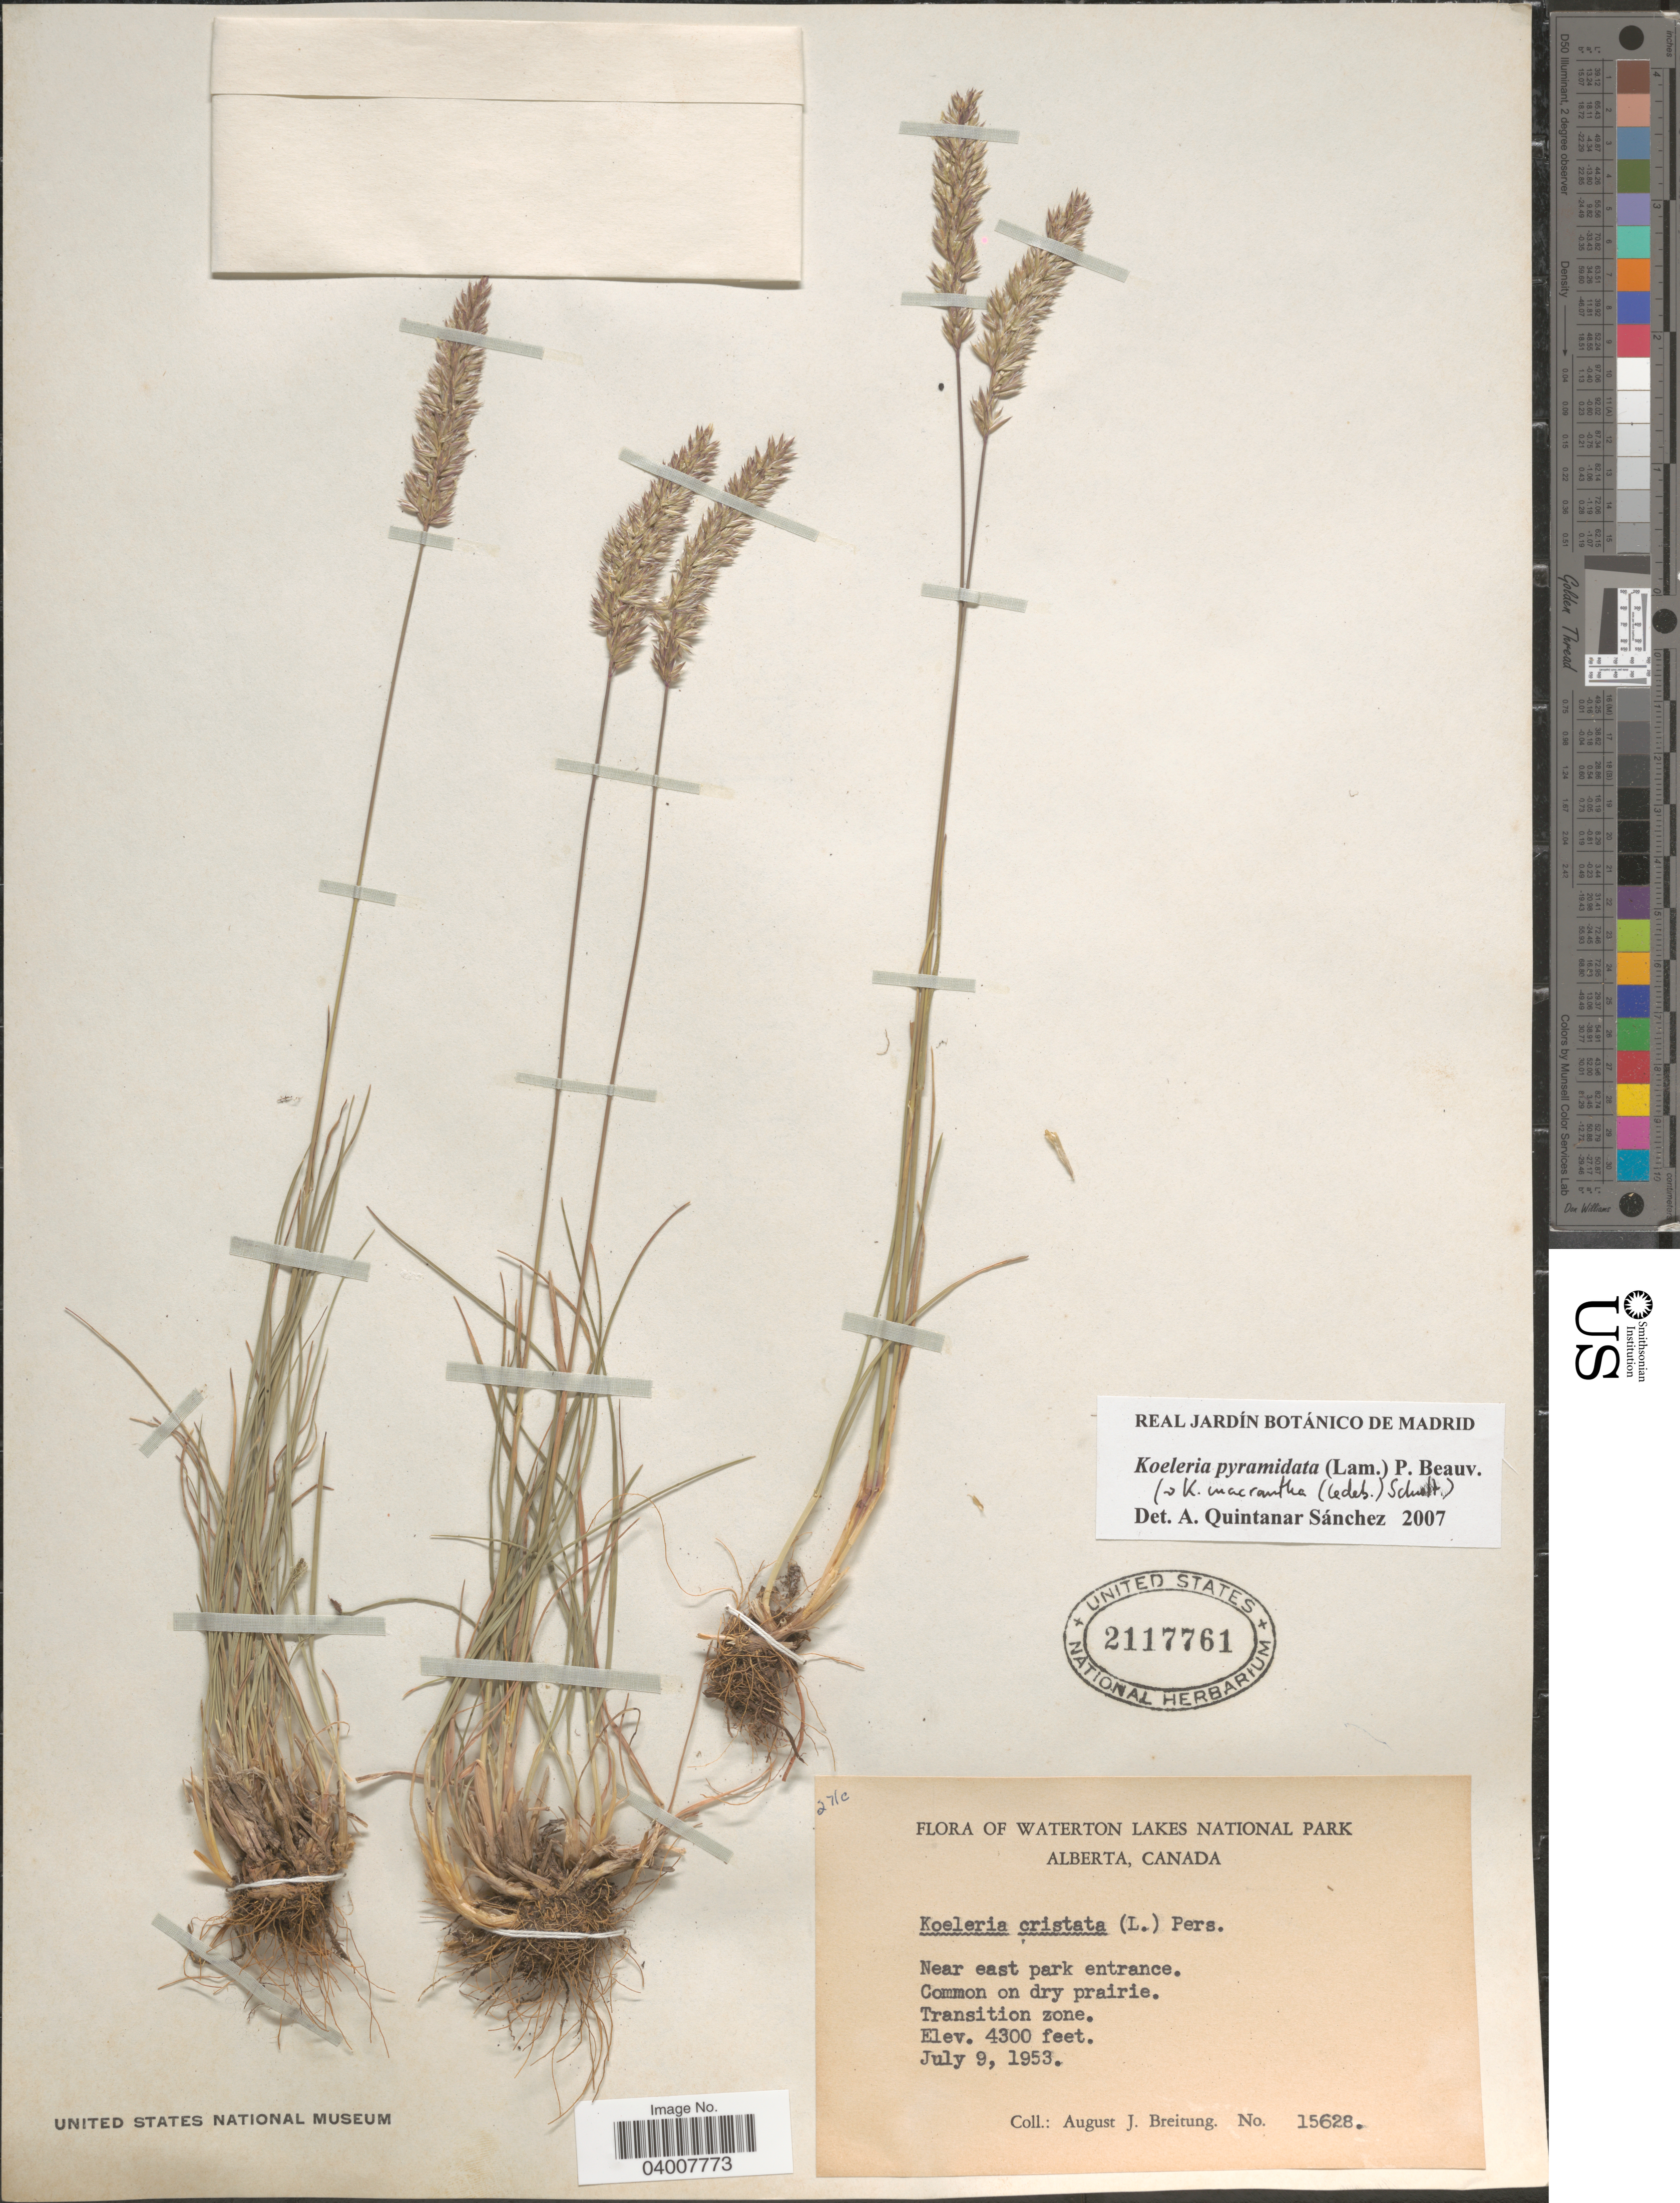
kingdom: Plantae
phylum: Tracheophyta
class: Liliopsida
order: Poales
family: Poaceae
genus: Koeleria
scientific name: Koeleria pyramidata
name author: (Lam.) P. Beauv.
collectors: A. Breitung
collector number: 15628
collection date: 1953-07-09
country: Canada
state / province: Alberta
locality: Waterton Lakes National Park. Near east park entrance. Common on dry prairie. Transition zone.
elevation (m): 1311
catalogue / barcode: US 2117761